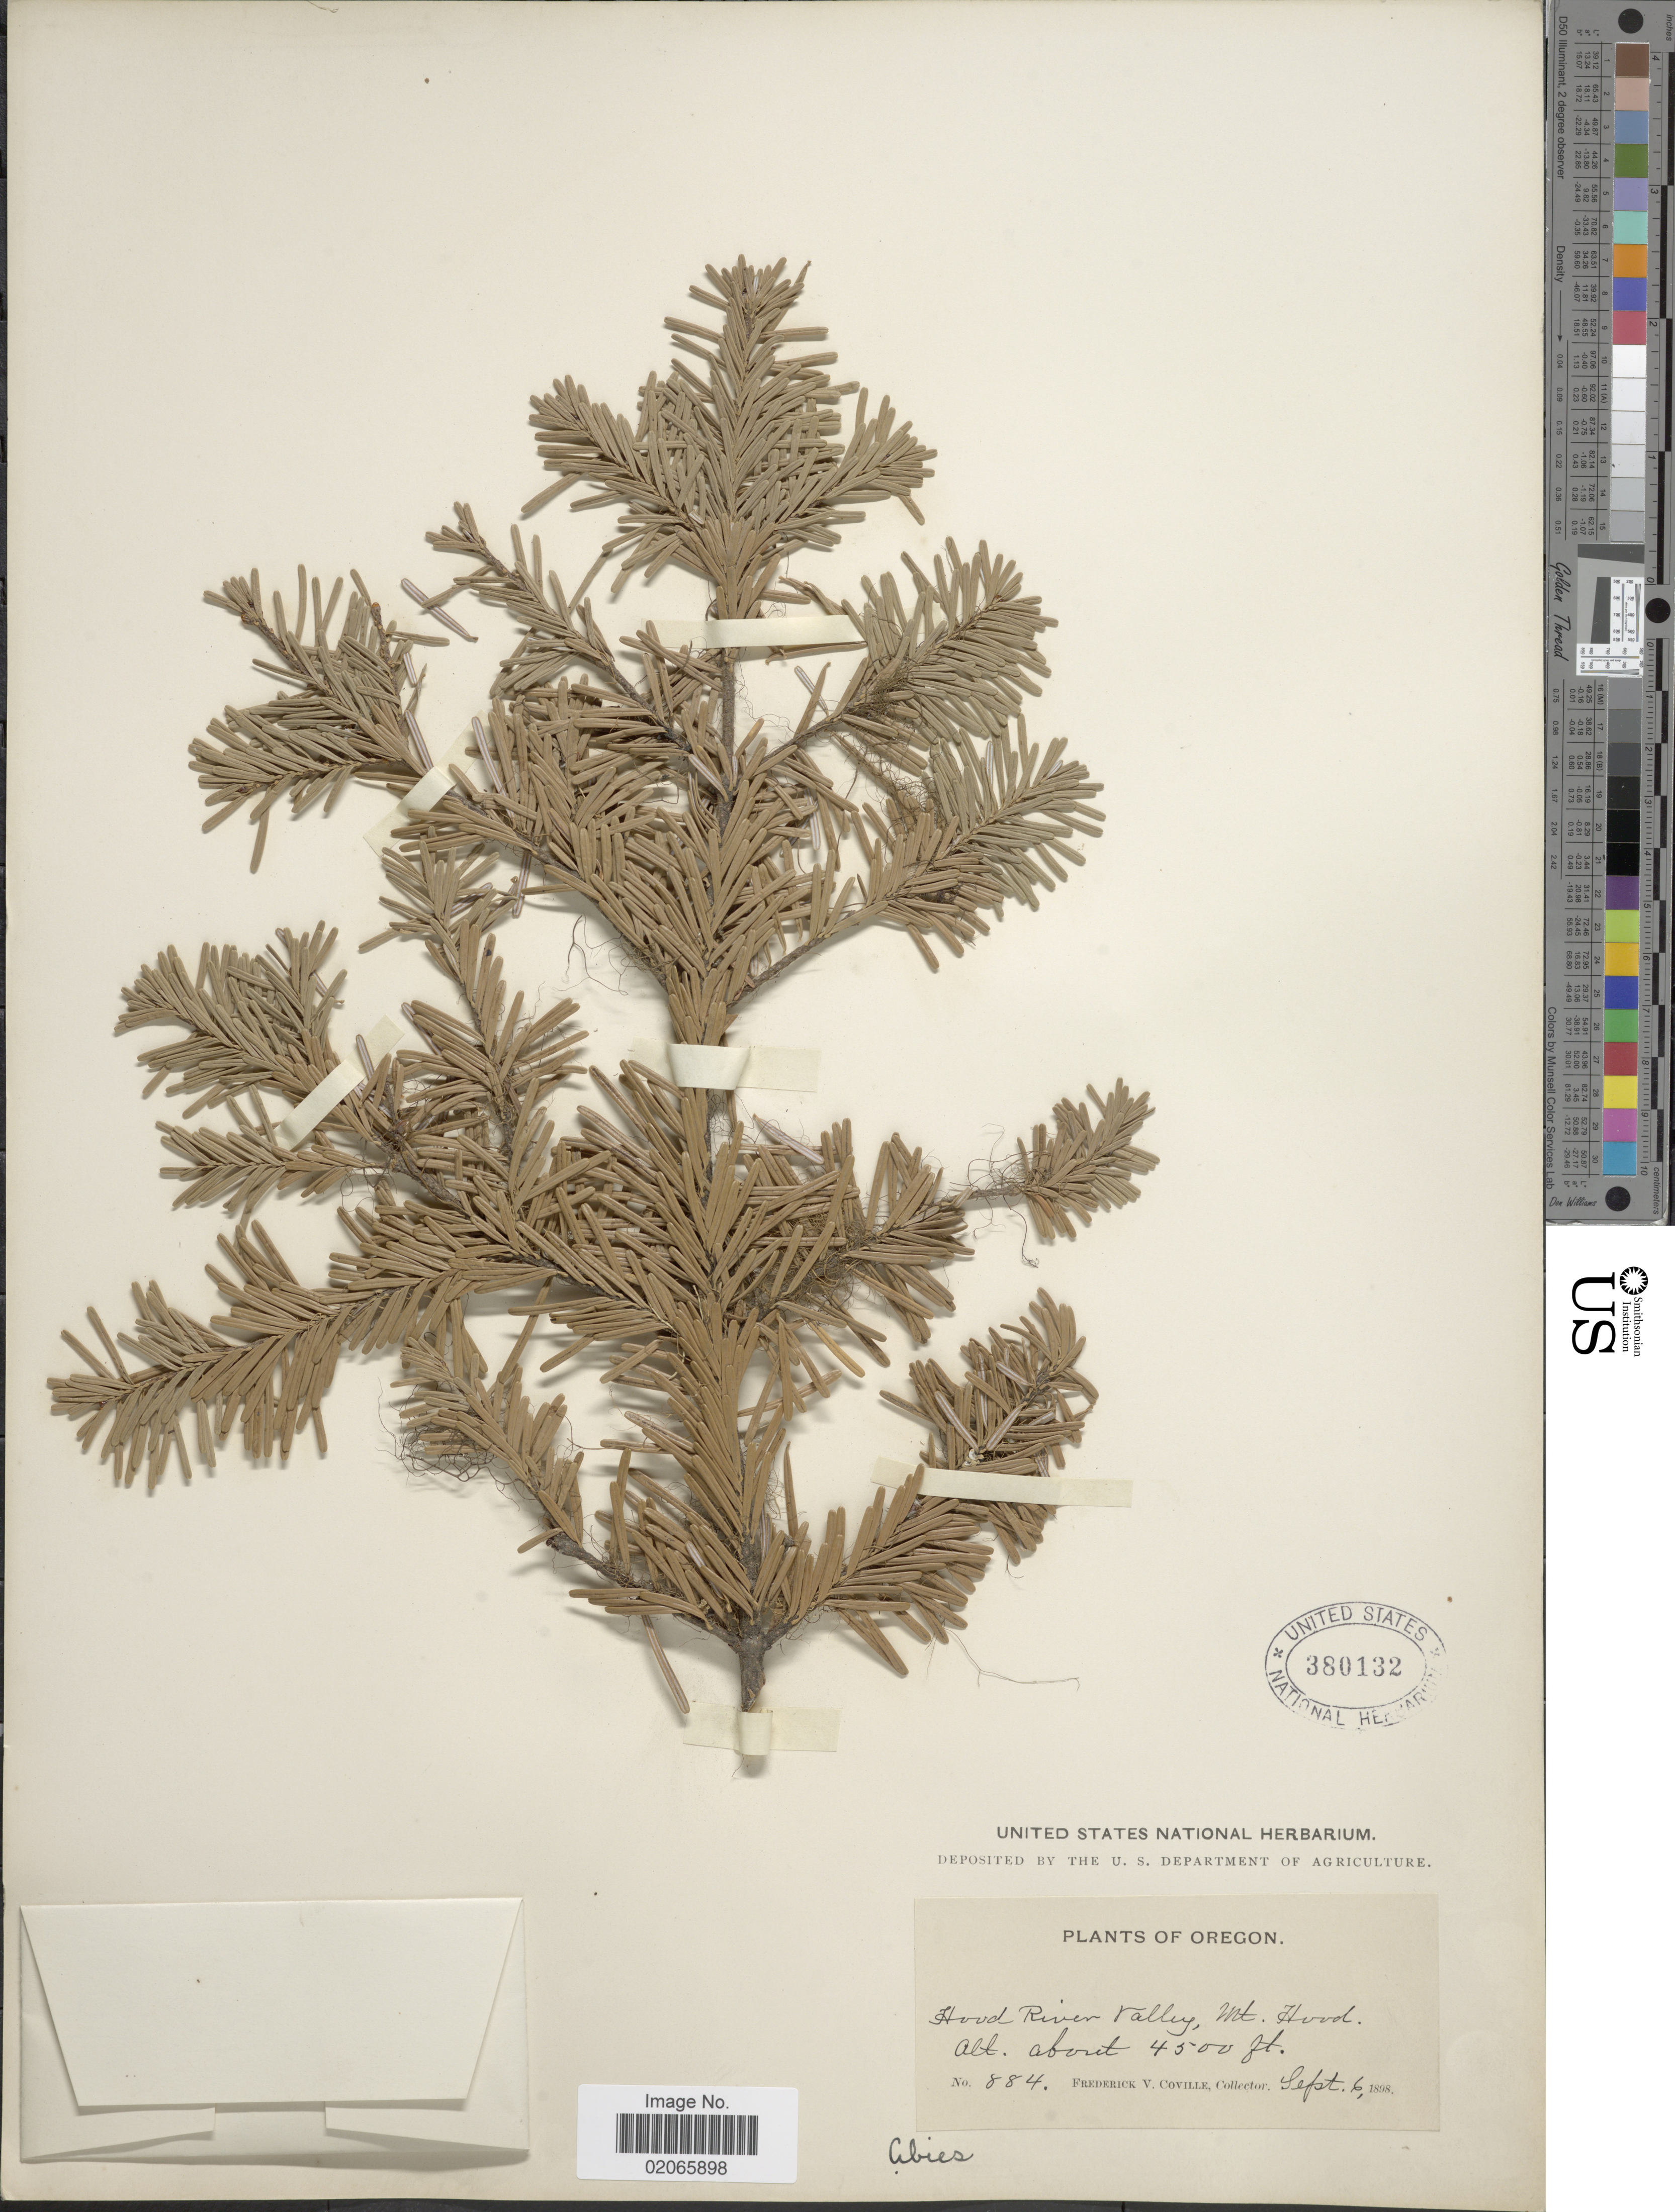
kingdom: Plantae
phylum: Tracheophyta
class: Pinopsida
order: Pinales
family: Pinaceae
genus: Abies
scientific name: Abies sp.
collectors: F. V. Coville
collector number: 884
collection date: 1898-09-06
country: United States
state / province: Oregon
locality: Hood River Valley, Mt. Hood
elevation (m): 1372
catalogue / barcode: US 380132